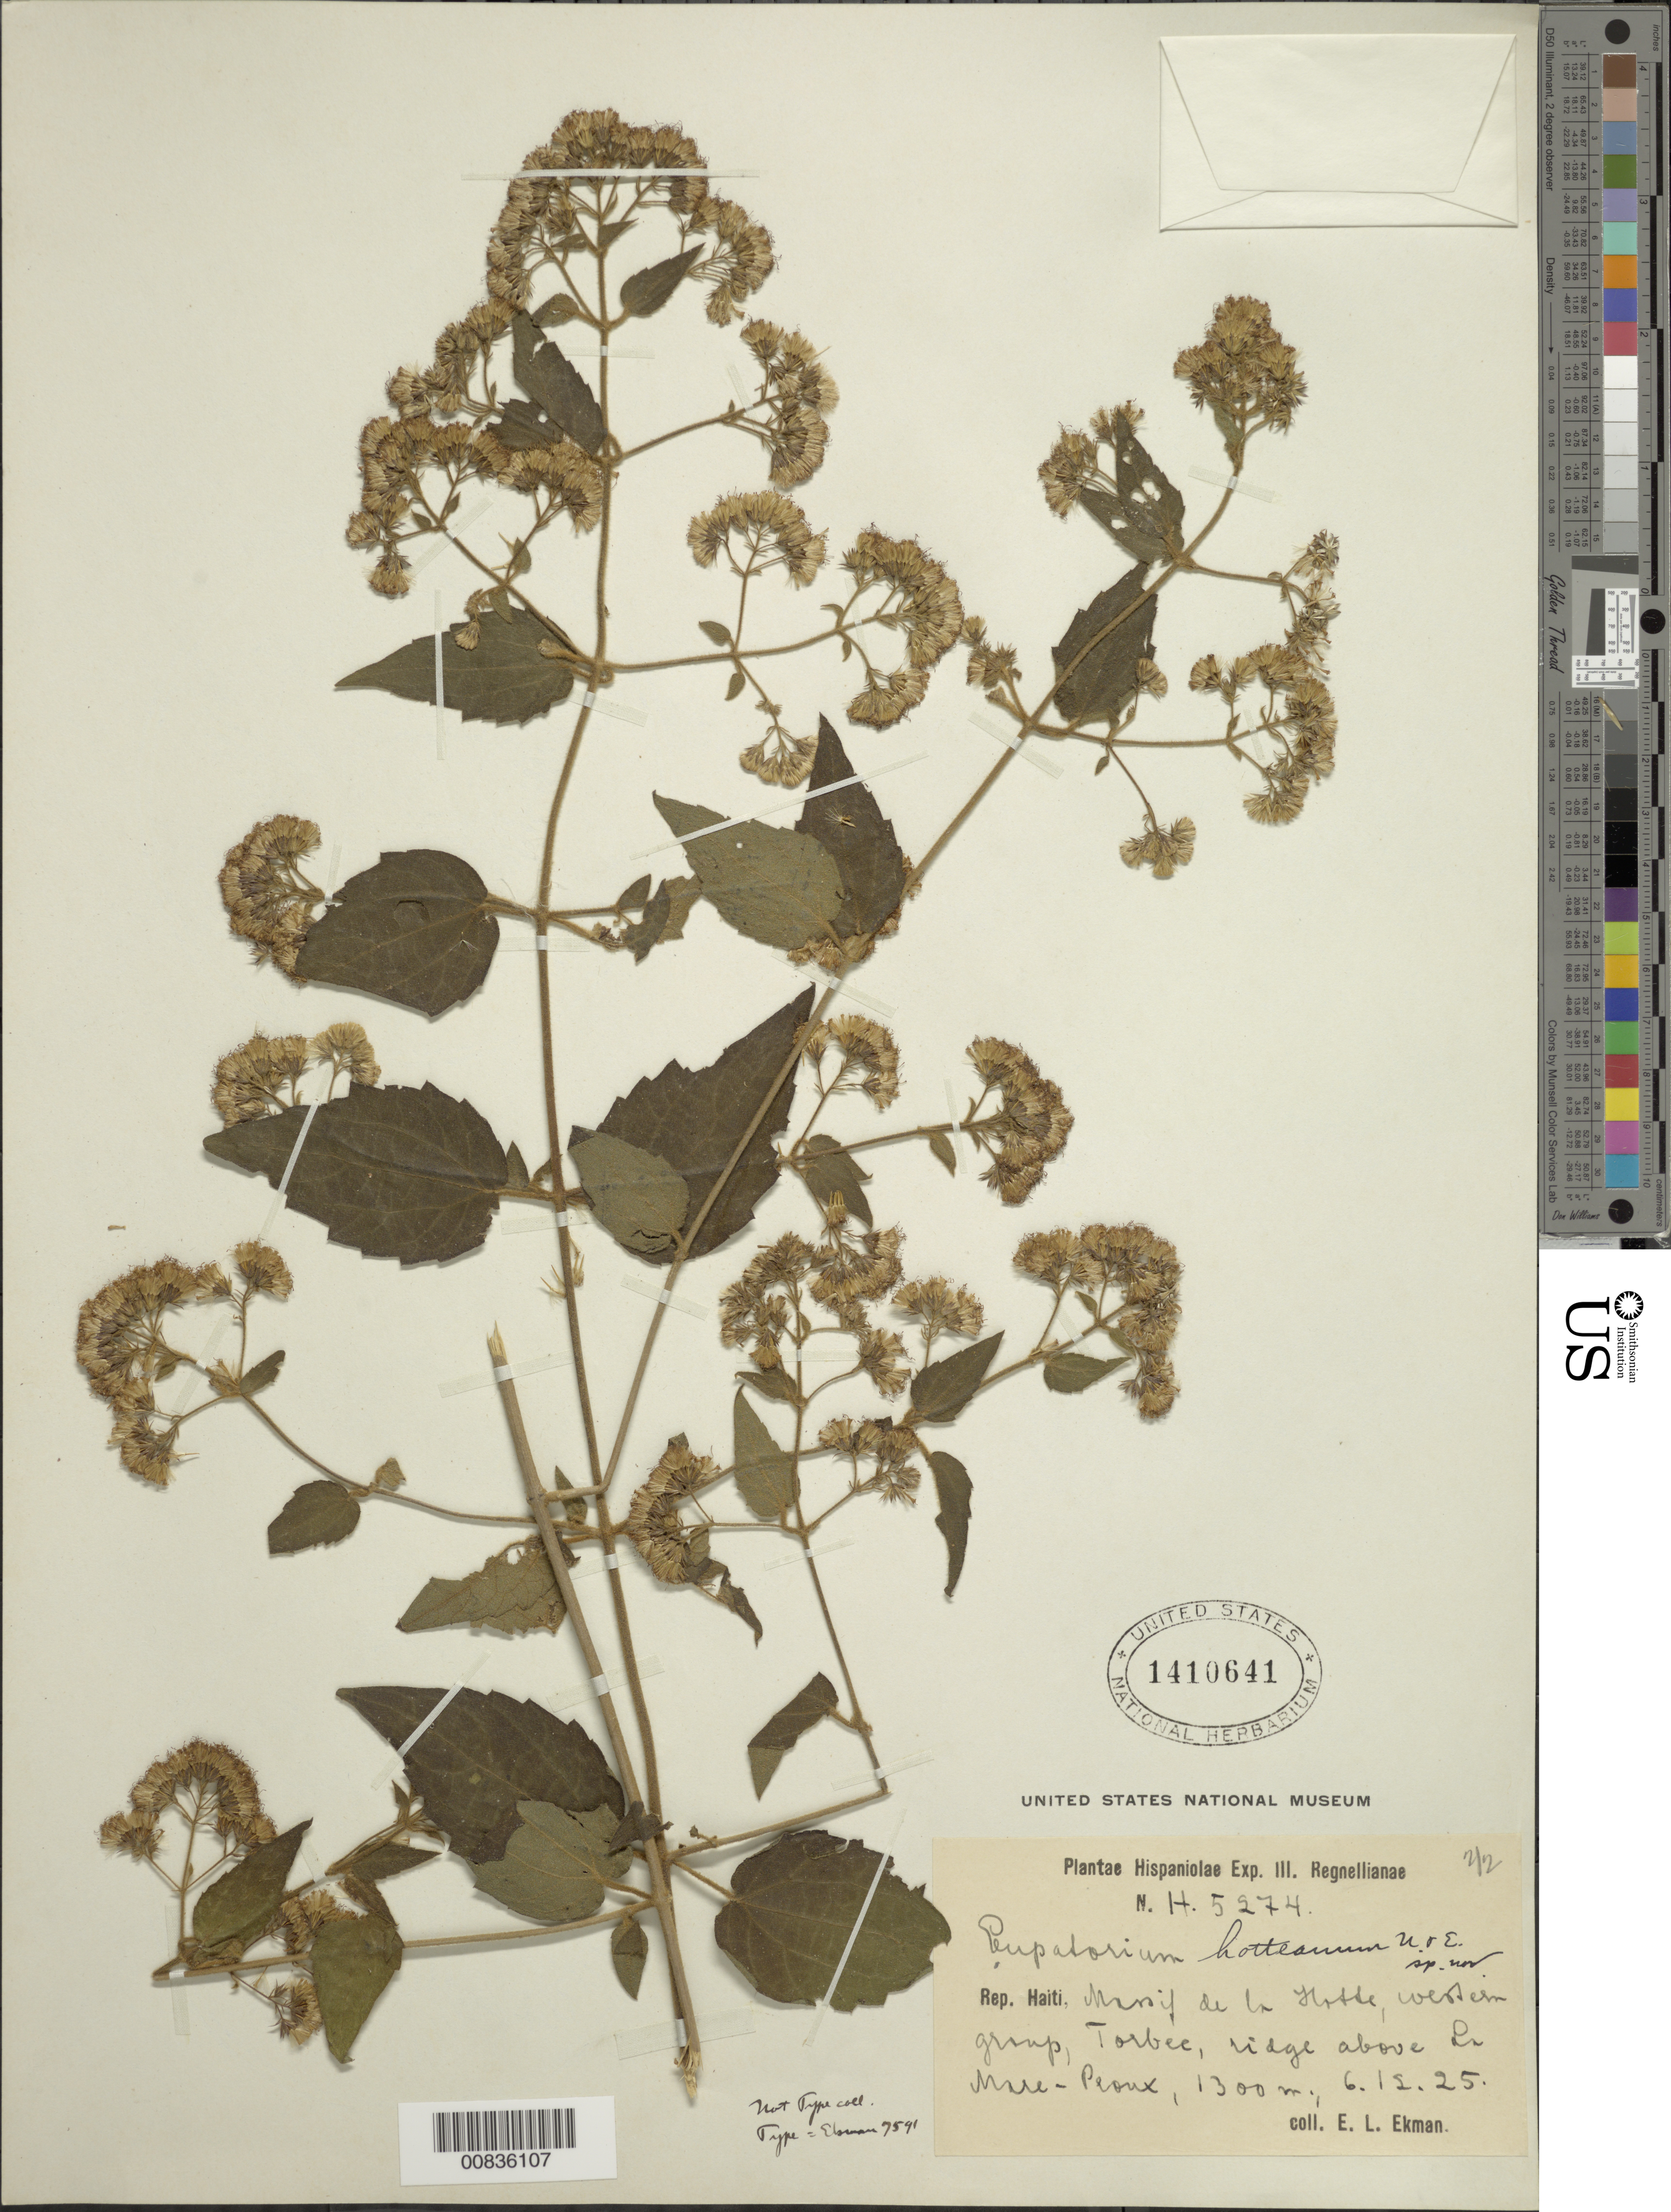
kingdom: Plantae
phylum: Tracheophyta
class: Magnoliopsida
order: Asterales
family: Asteraceae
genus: Koanophyllon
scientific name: Koanophyllon hotteanum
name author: (Urb. & Ekman) R.M. King & H. Rob.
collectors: E. L. Ekman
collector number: H 5274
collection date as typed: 06 Dec 1925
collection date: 1925-12-06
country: Haiti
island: Hispaniola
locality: Massif de la Hotte, western group, Torbec, ridge above La Mare Proux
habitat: Stony ridge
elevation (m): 1300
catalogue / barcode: US 1410641